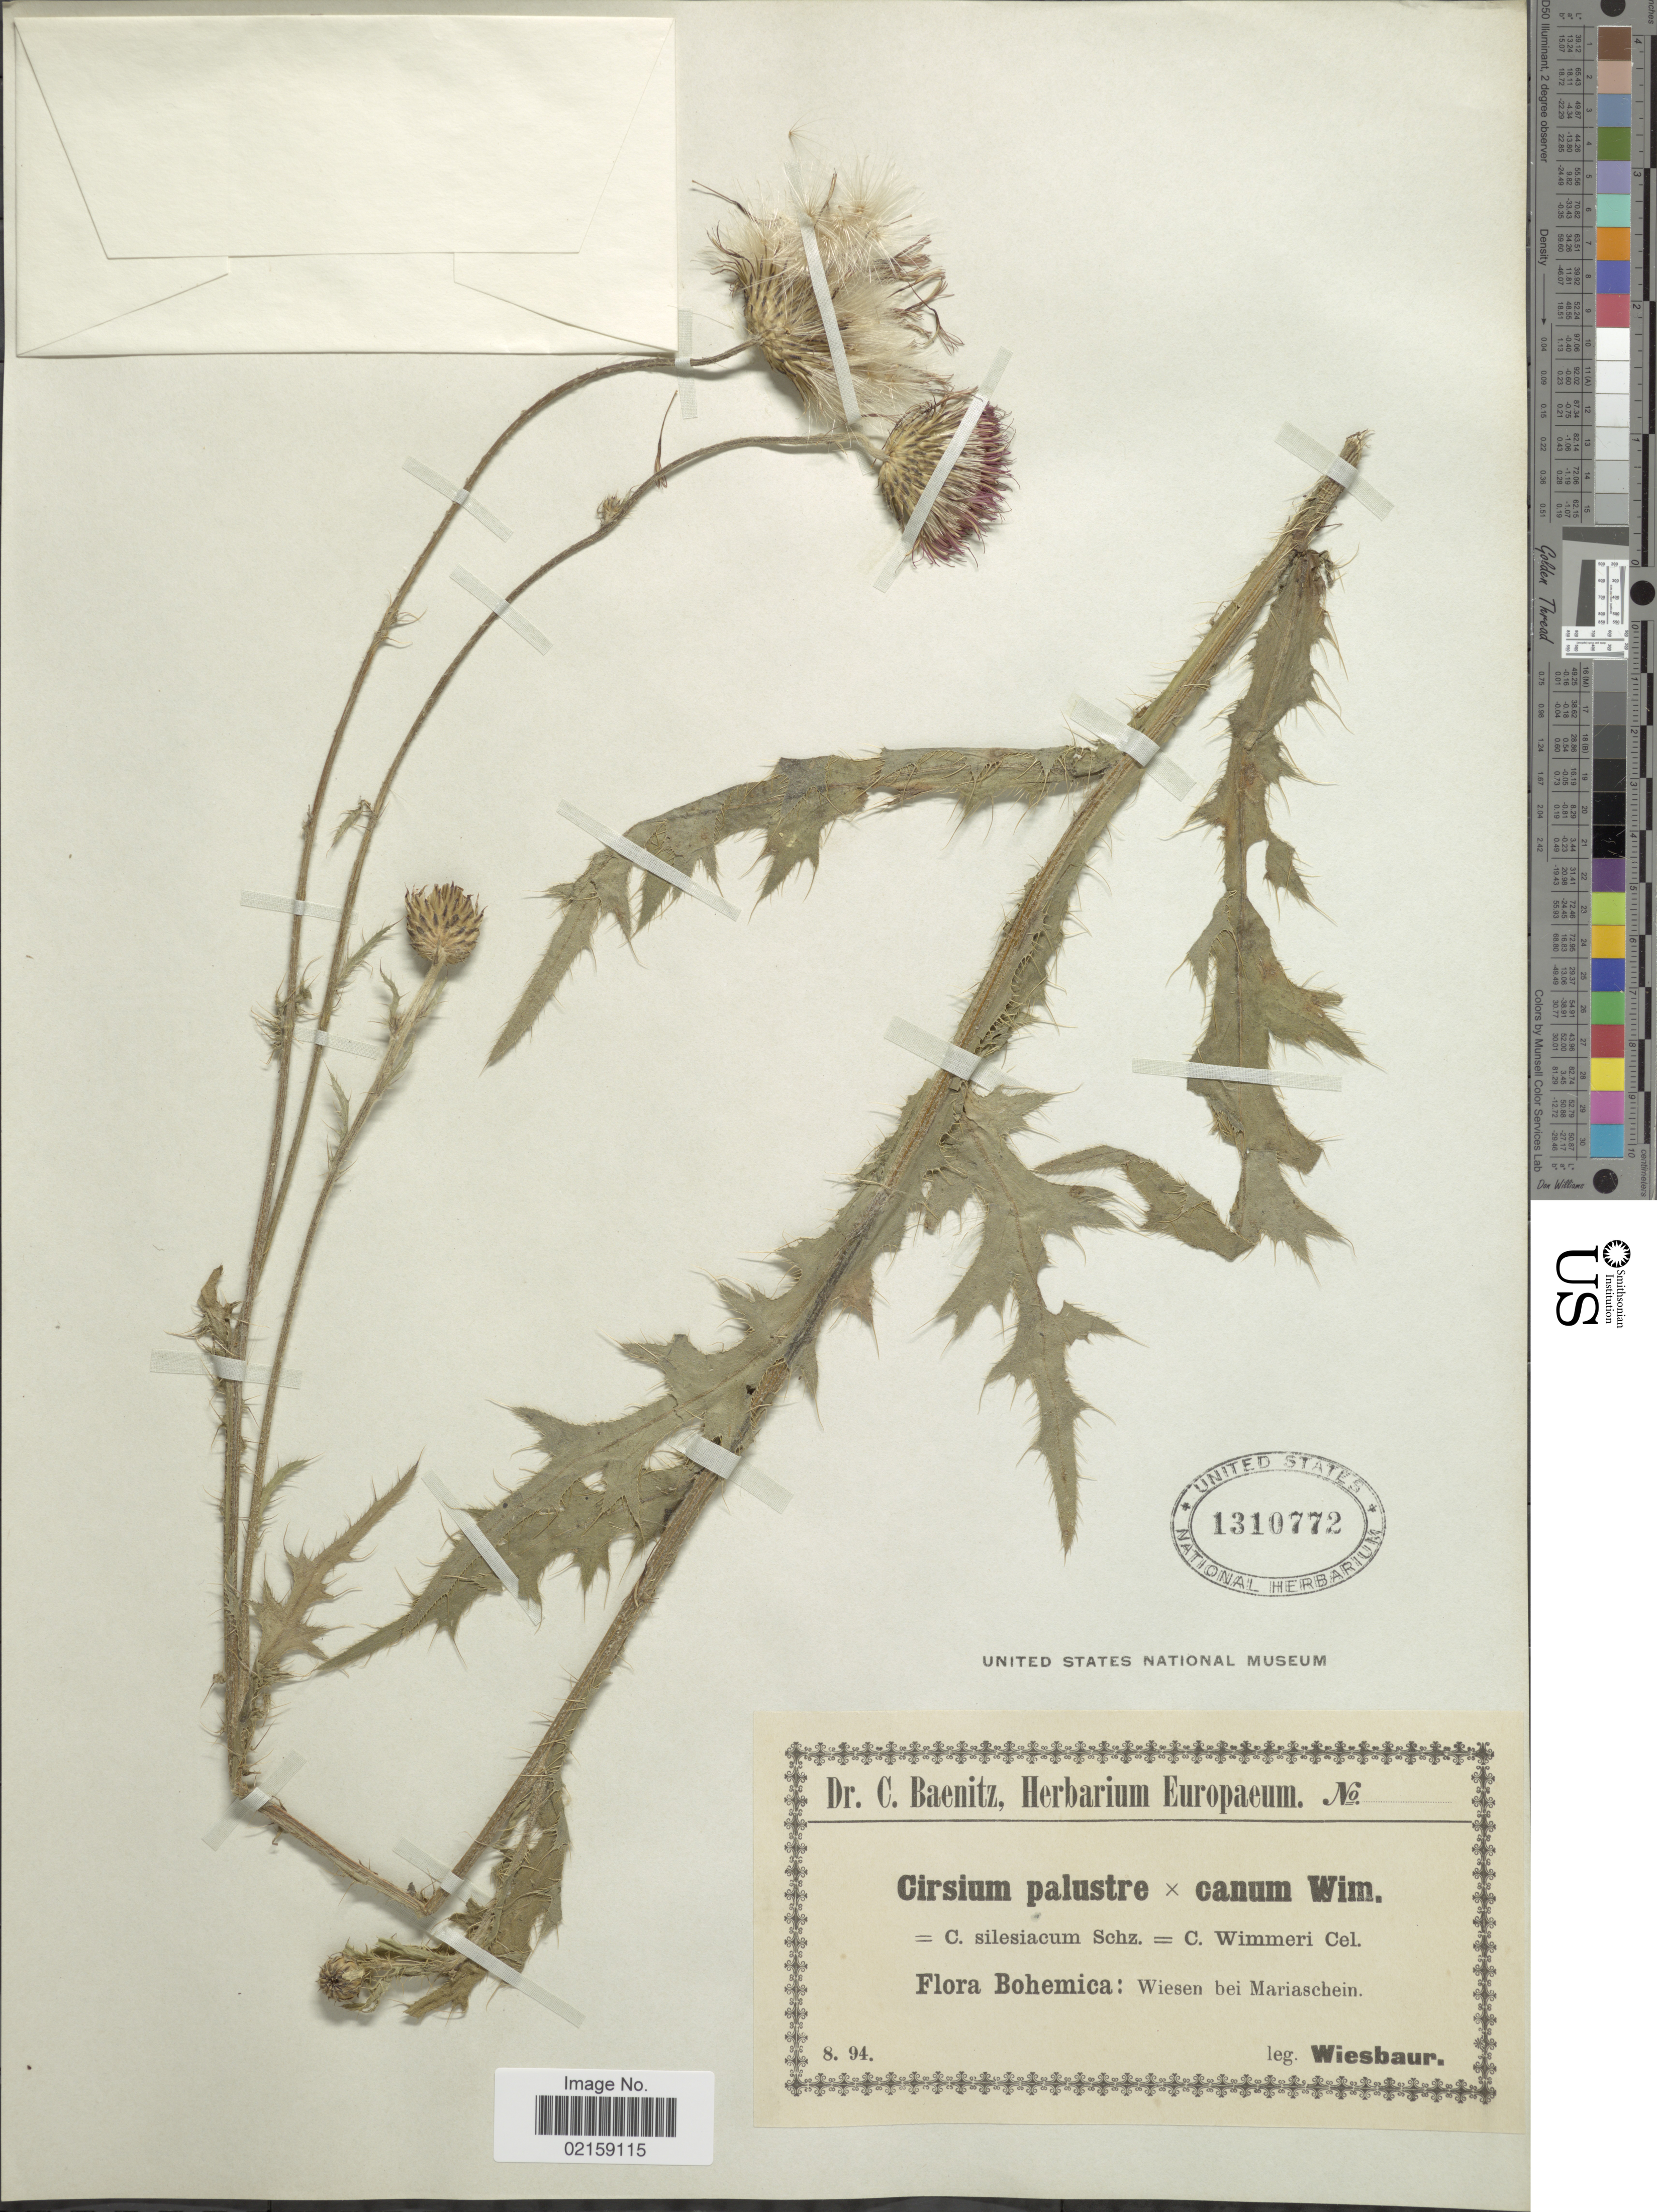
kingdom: Plantae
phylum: Tracheophyta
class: Magnoliopsida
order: Asterales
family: Asteraceae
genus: Cirsium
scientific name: Cirsium palustre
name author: (L.) Coss. ex Scop.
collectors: J. B. Wiesbaur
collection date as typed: Transcribed d/m/y: /8/94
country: Czechia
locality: Bohemica: wiesen bei Mariaschein.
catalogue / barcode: US 1310772